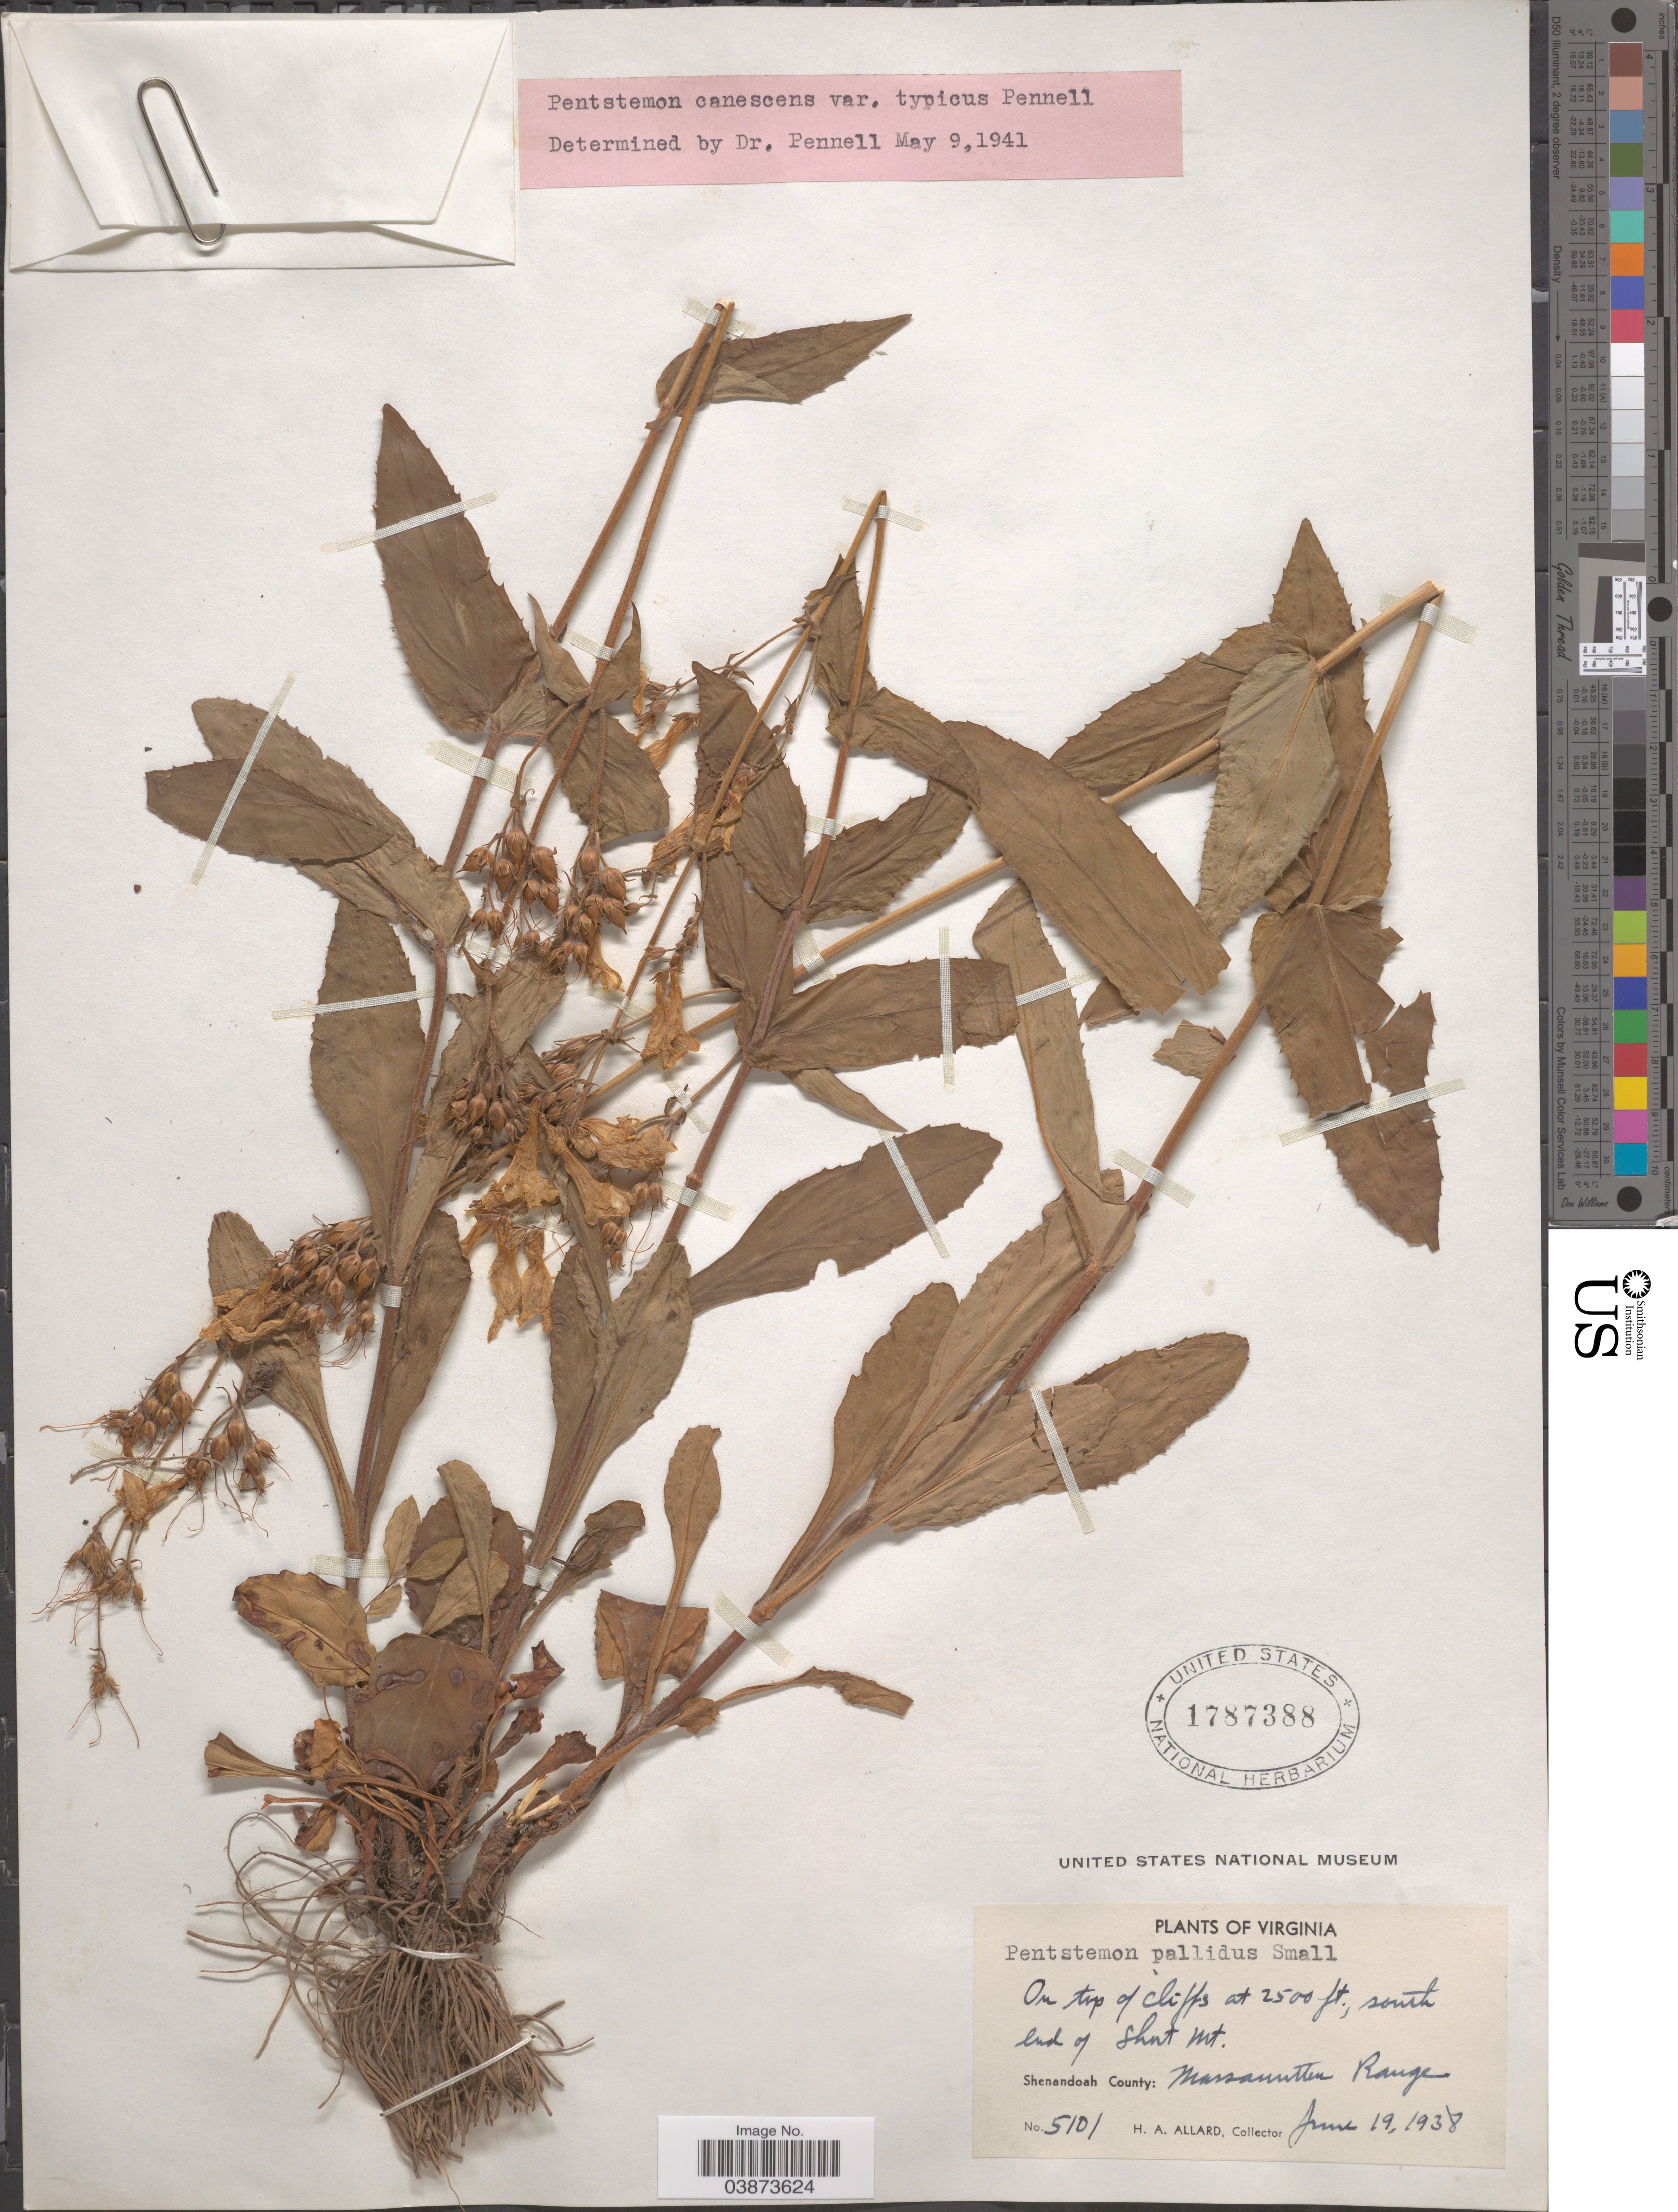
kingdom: Plantae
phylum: Tracheophyta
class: Magnoliopsida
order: Lamiales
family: Plantaginaceae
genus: Penstemon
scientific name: Penstemon canescens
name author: L.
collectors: H. A. Allard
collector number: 5101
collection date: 1938-06-19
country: United States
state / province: Virginia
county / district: Shenandoah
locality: On tip of cliffs, south end of Short Mt. Shenandoah County: Massanutten Range.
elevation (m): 762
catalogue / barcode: US 1787388